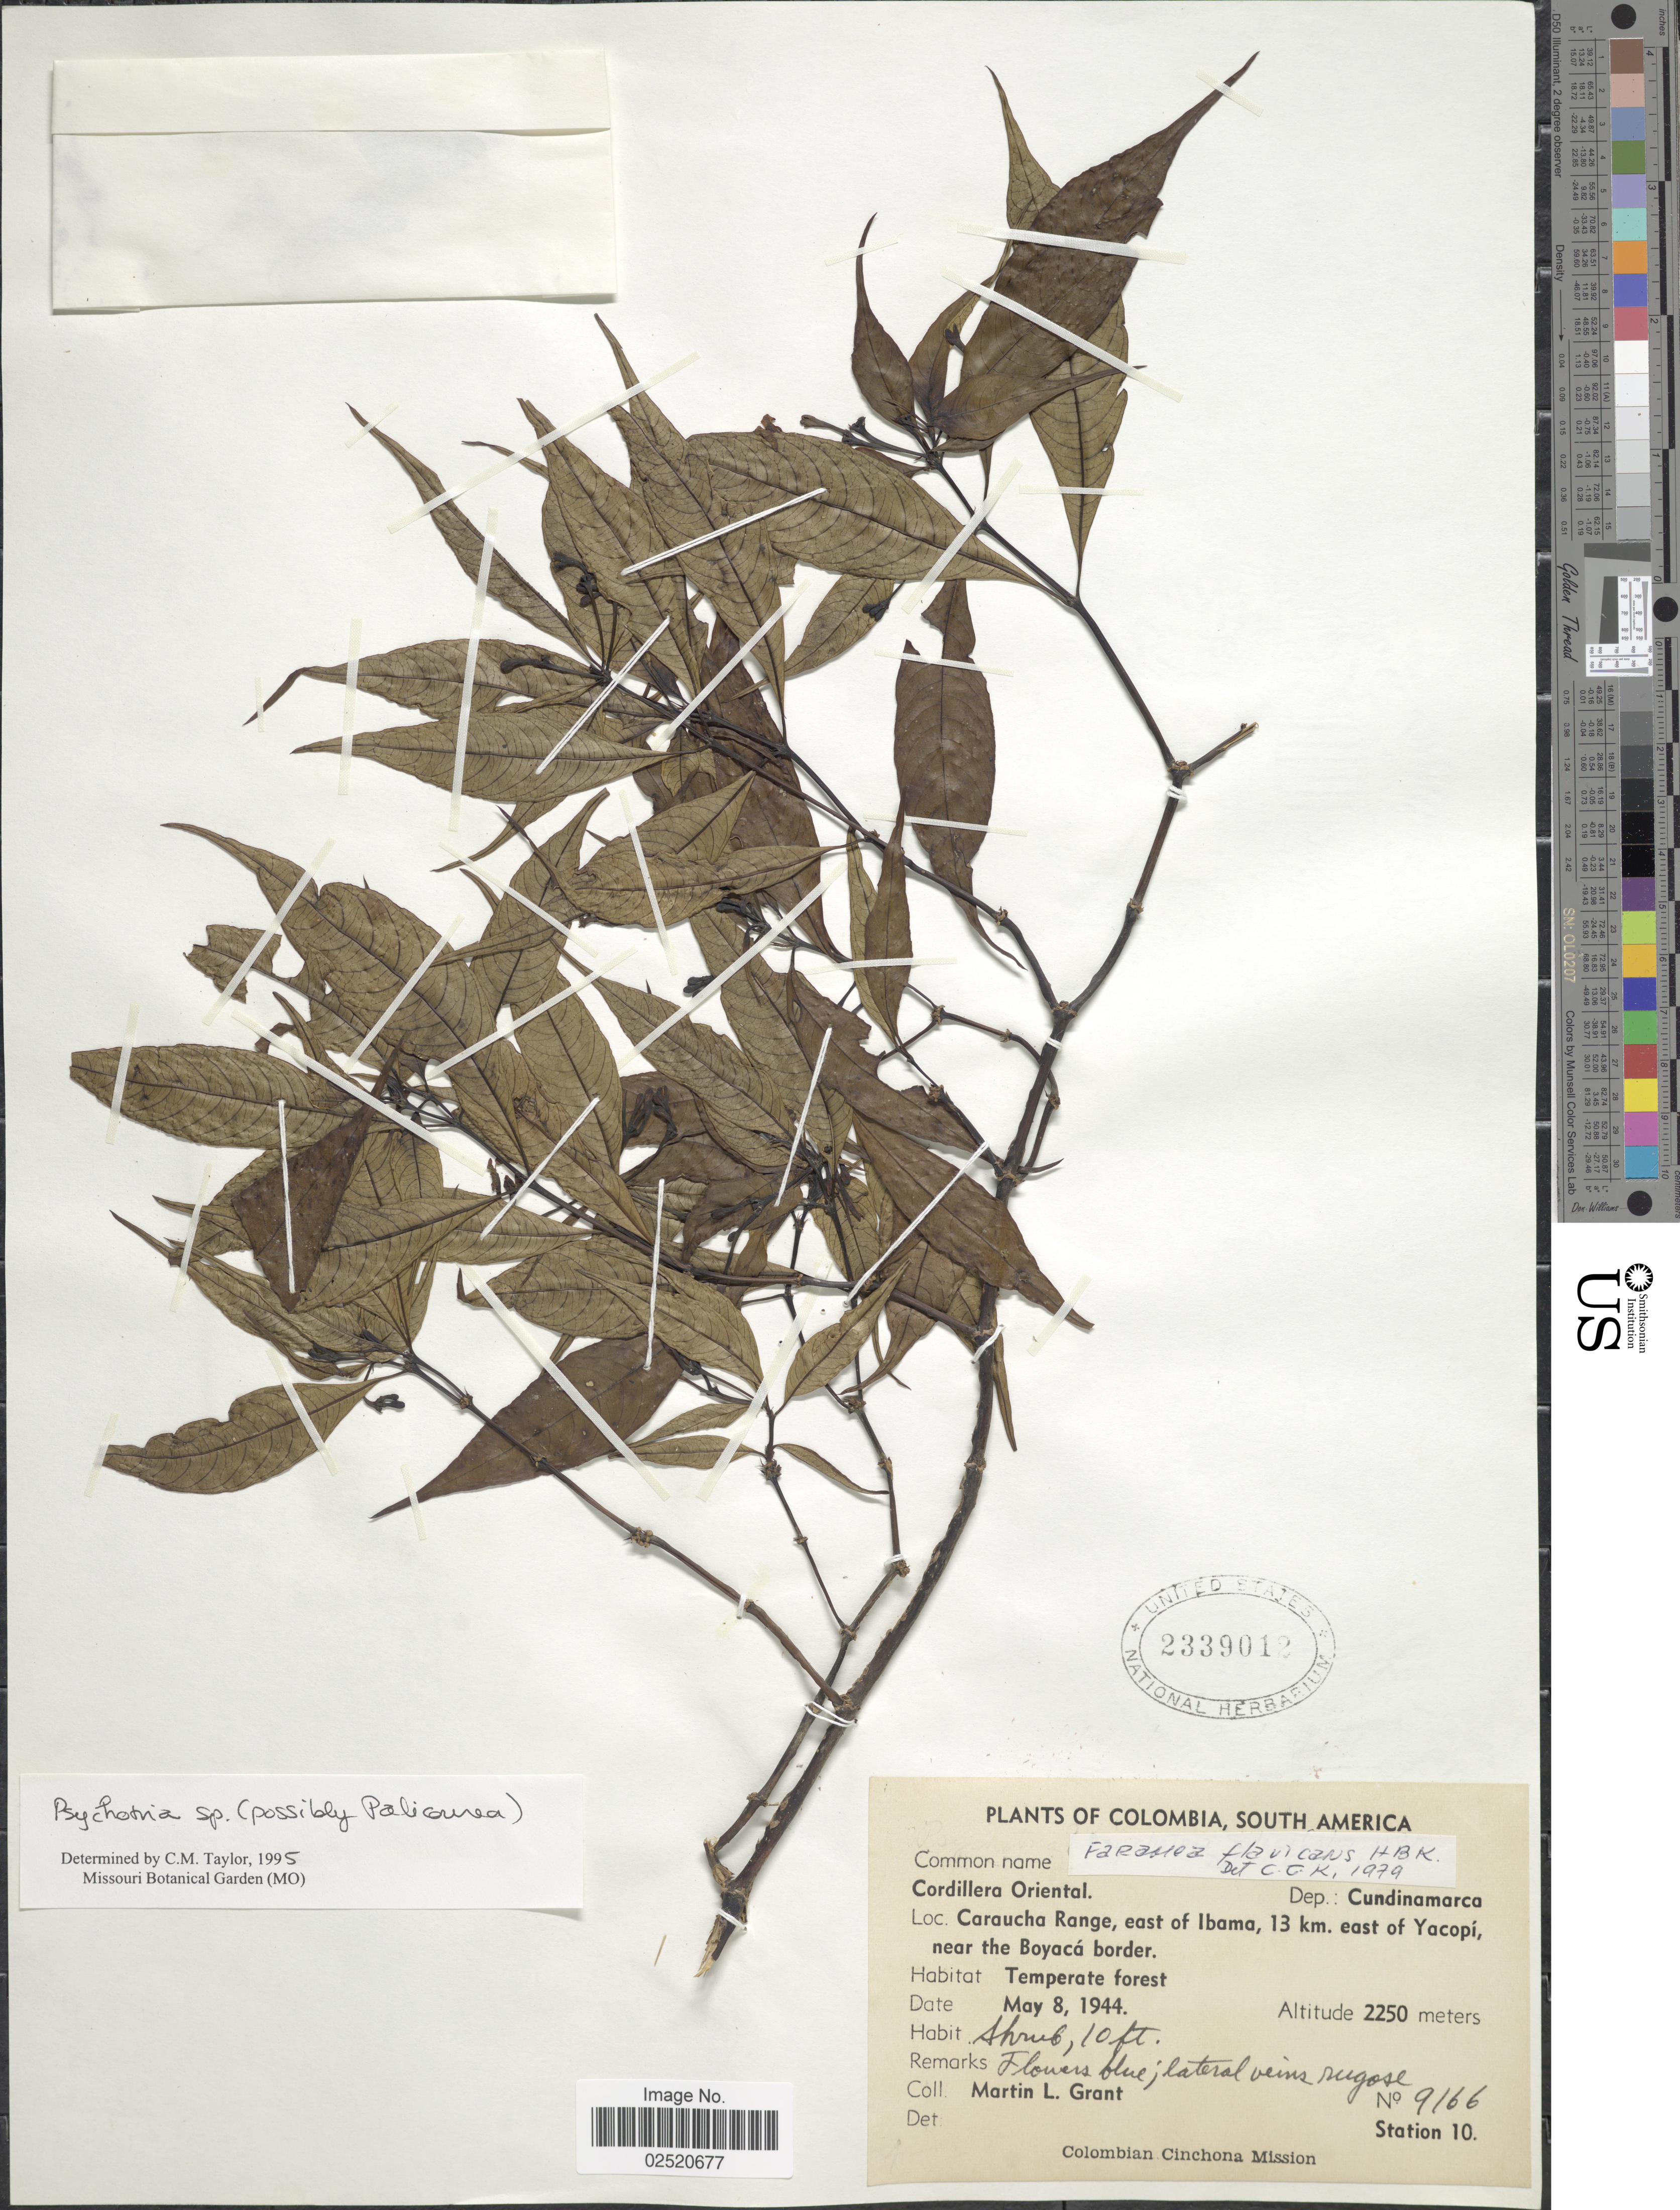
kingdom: Plantae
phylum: Tracheophyta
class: Magnoliopsida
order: Gentianales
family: Rubiaceae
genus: Psychotria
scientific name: Psychotria sp.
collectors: M. L. Grant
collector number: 9166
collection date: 1944-05-08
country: Colombia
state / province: Cundinamarca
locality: Cordillera Oriental. Caraucha Range, east of Ibama, 13 km. east of Yacopí, near the Boyacá border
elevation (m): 2250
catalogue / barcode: US 2339012